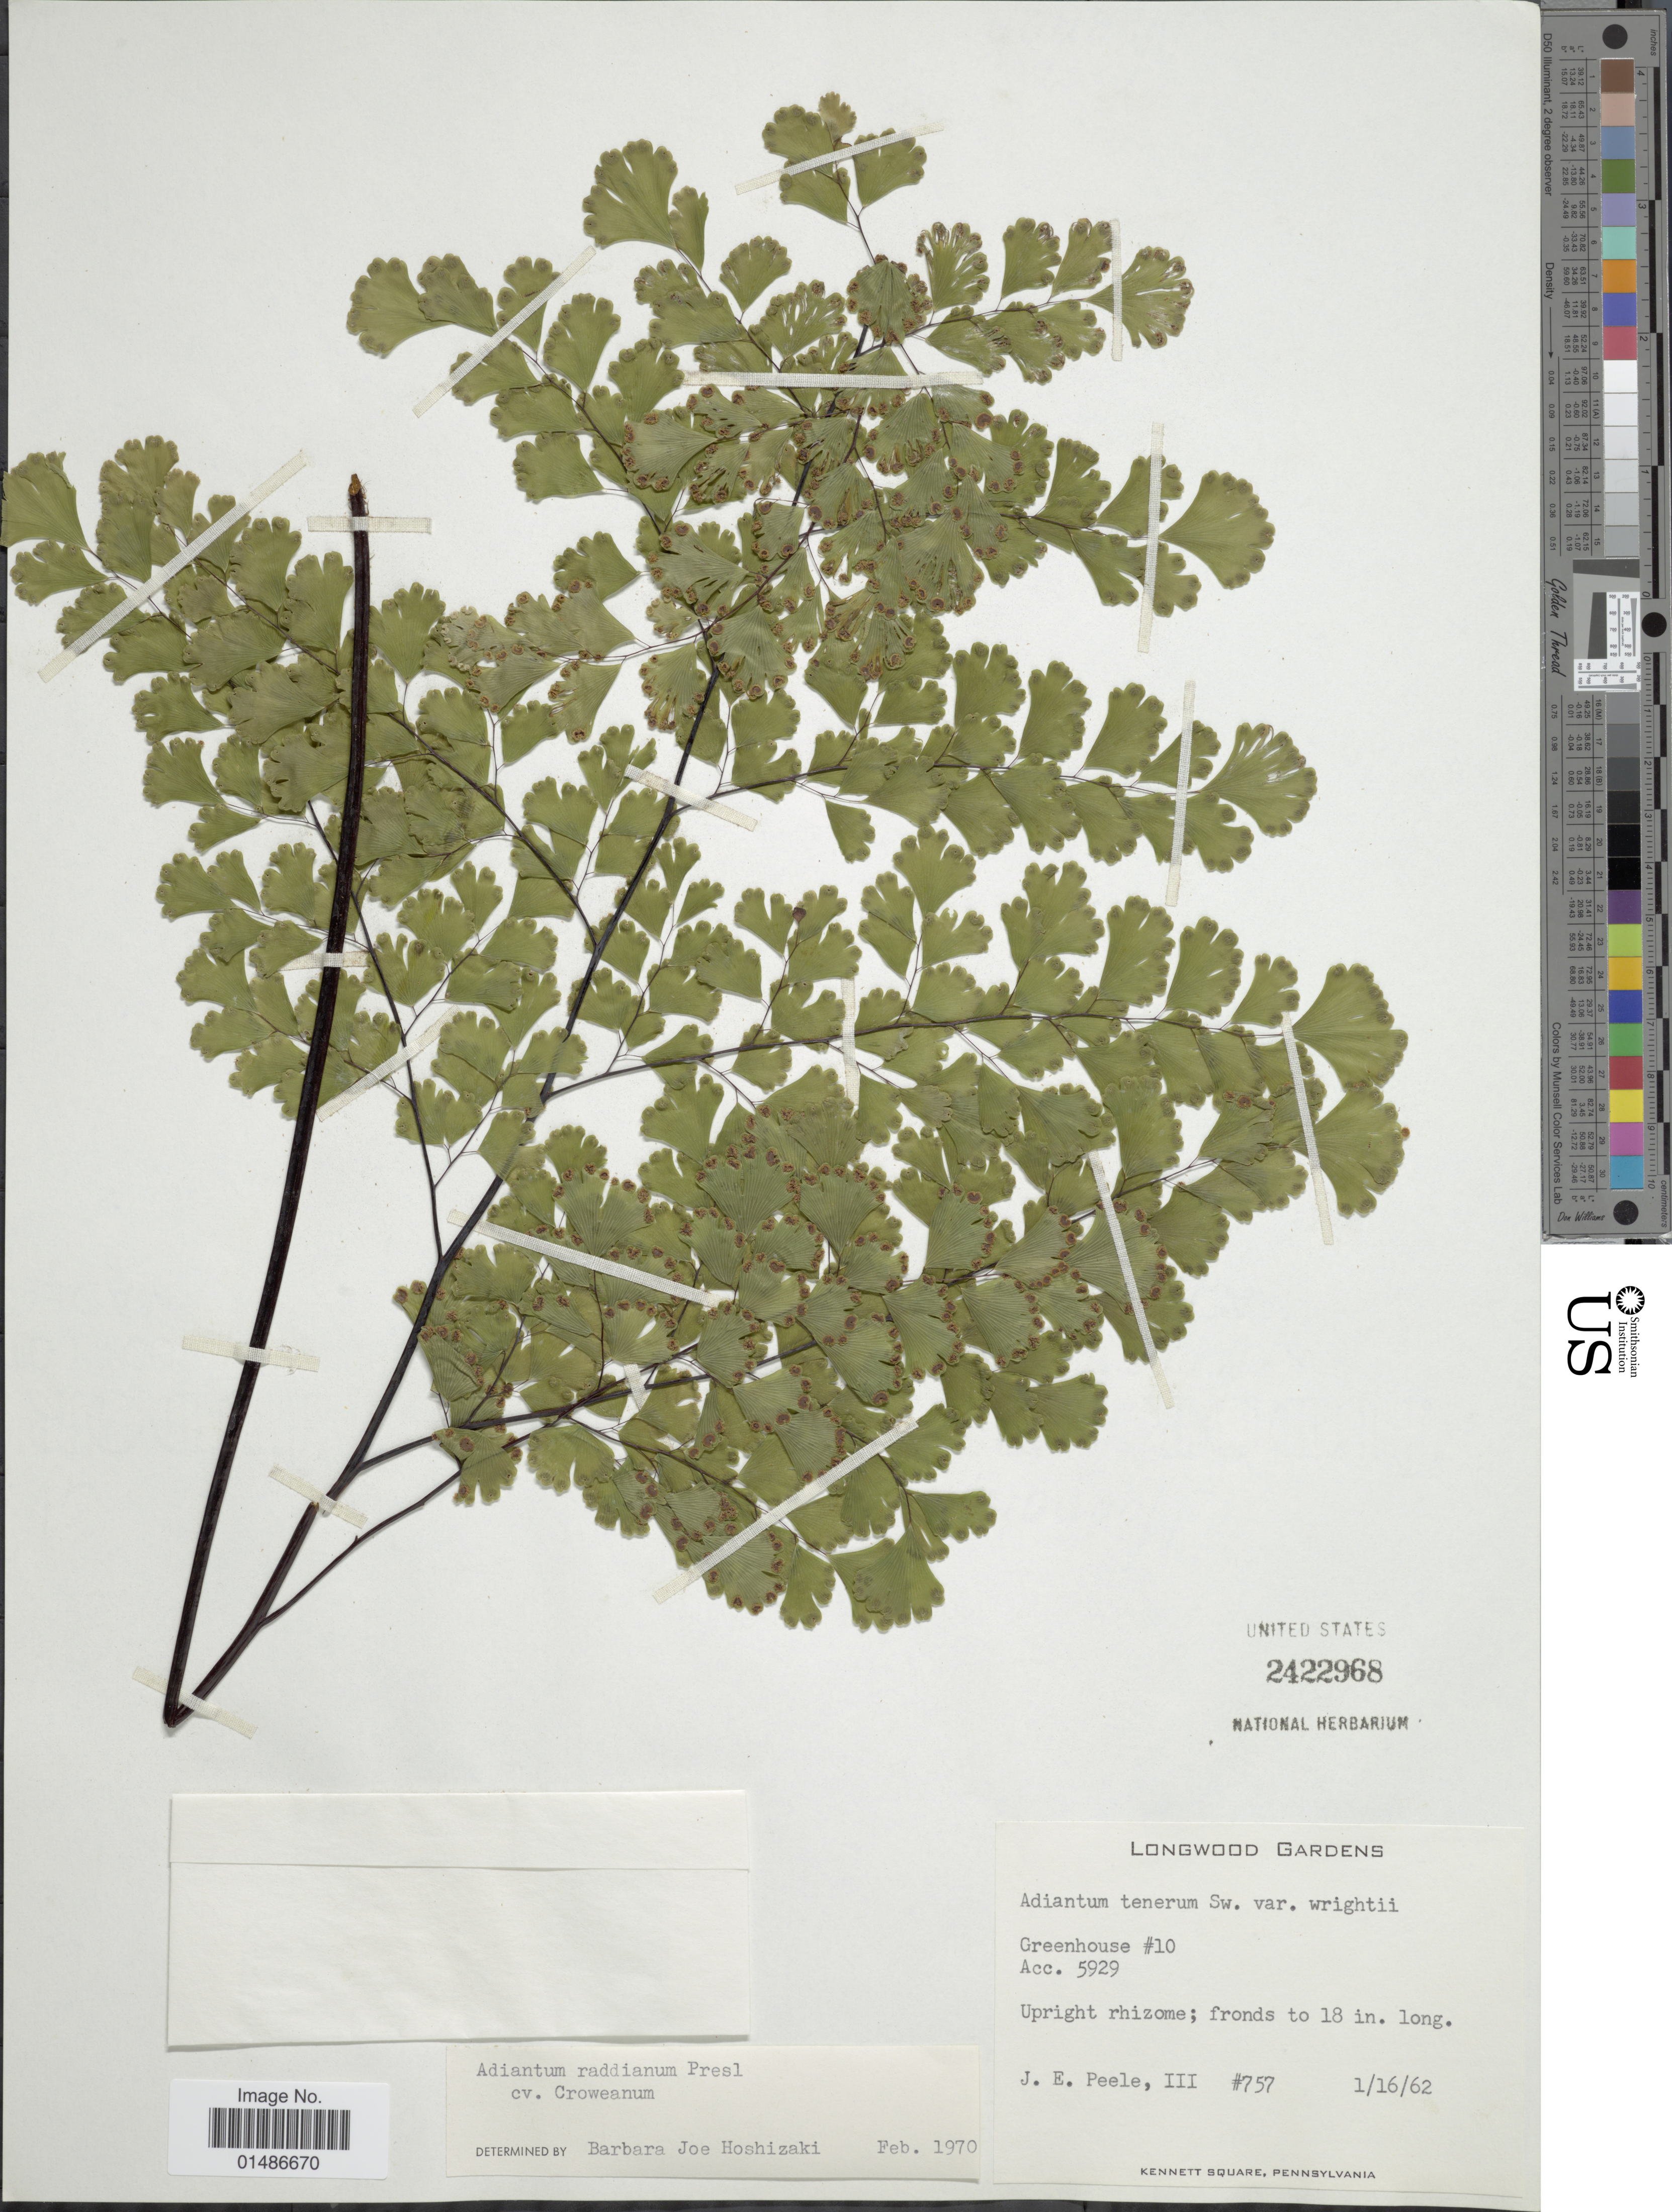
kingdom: Plantae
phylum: Tracheophyta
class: Polypodiopsida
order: Polypodiales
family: Pteridaceae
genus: Adiantum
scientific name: Adiantum raddianum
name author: C. Presl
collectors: J. Peele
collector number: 757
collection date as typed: Transcribed d/m/y: 16/1/62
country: United States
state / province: Pennsylvania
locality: Longwood Gardens. Greenhouse #10. Acc. 5929.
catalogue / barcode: US 2422968